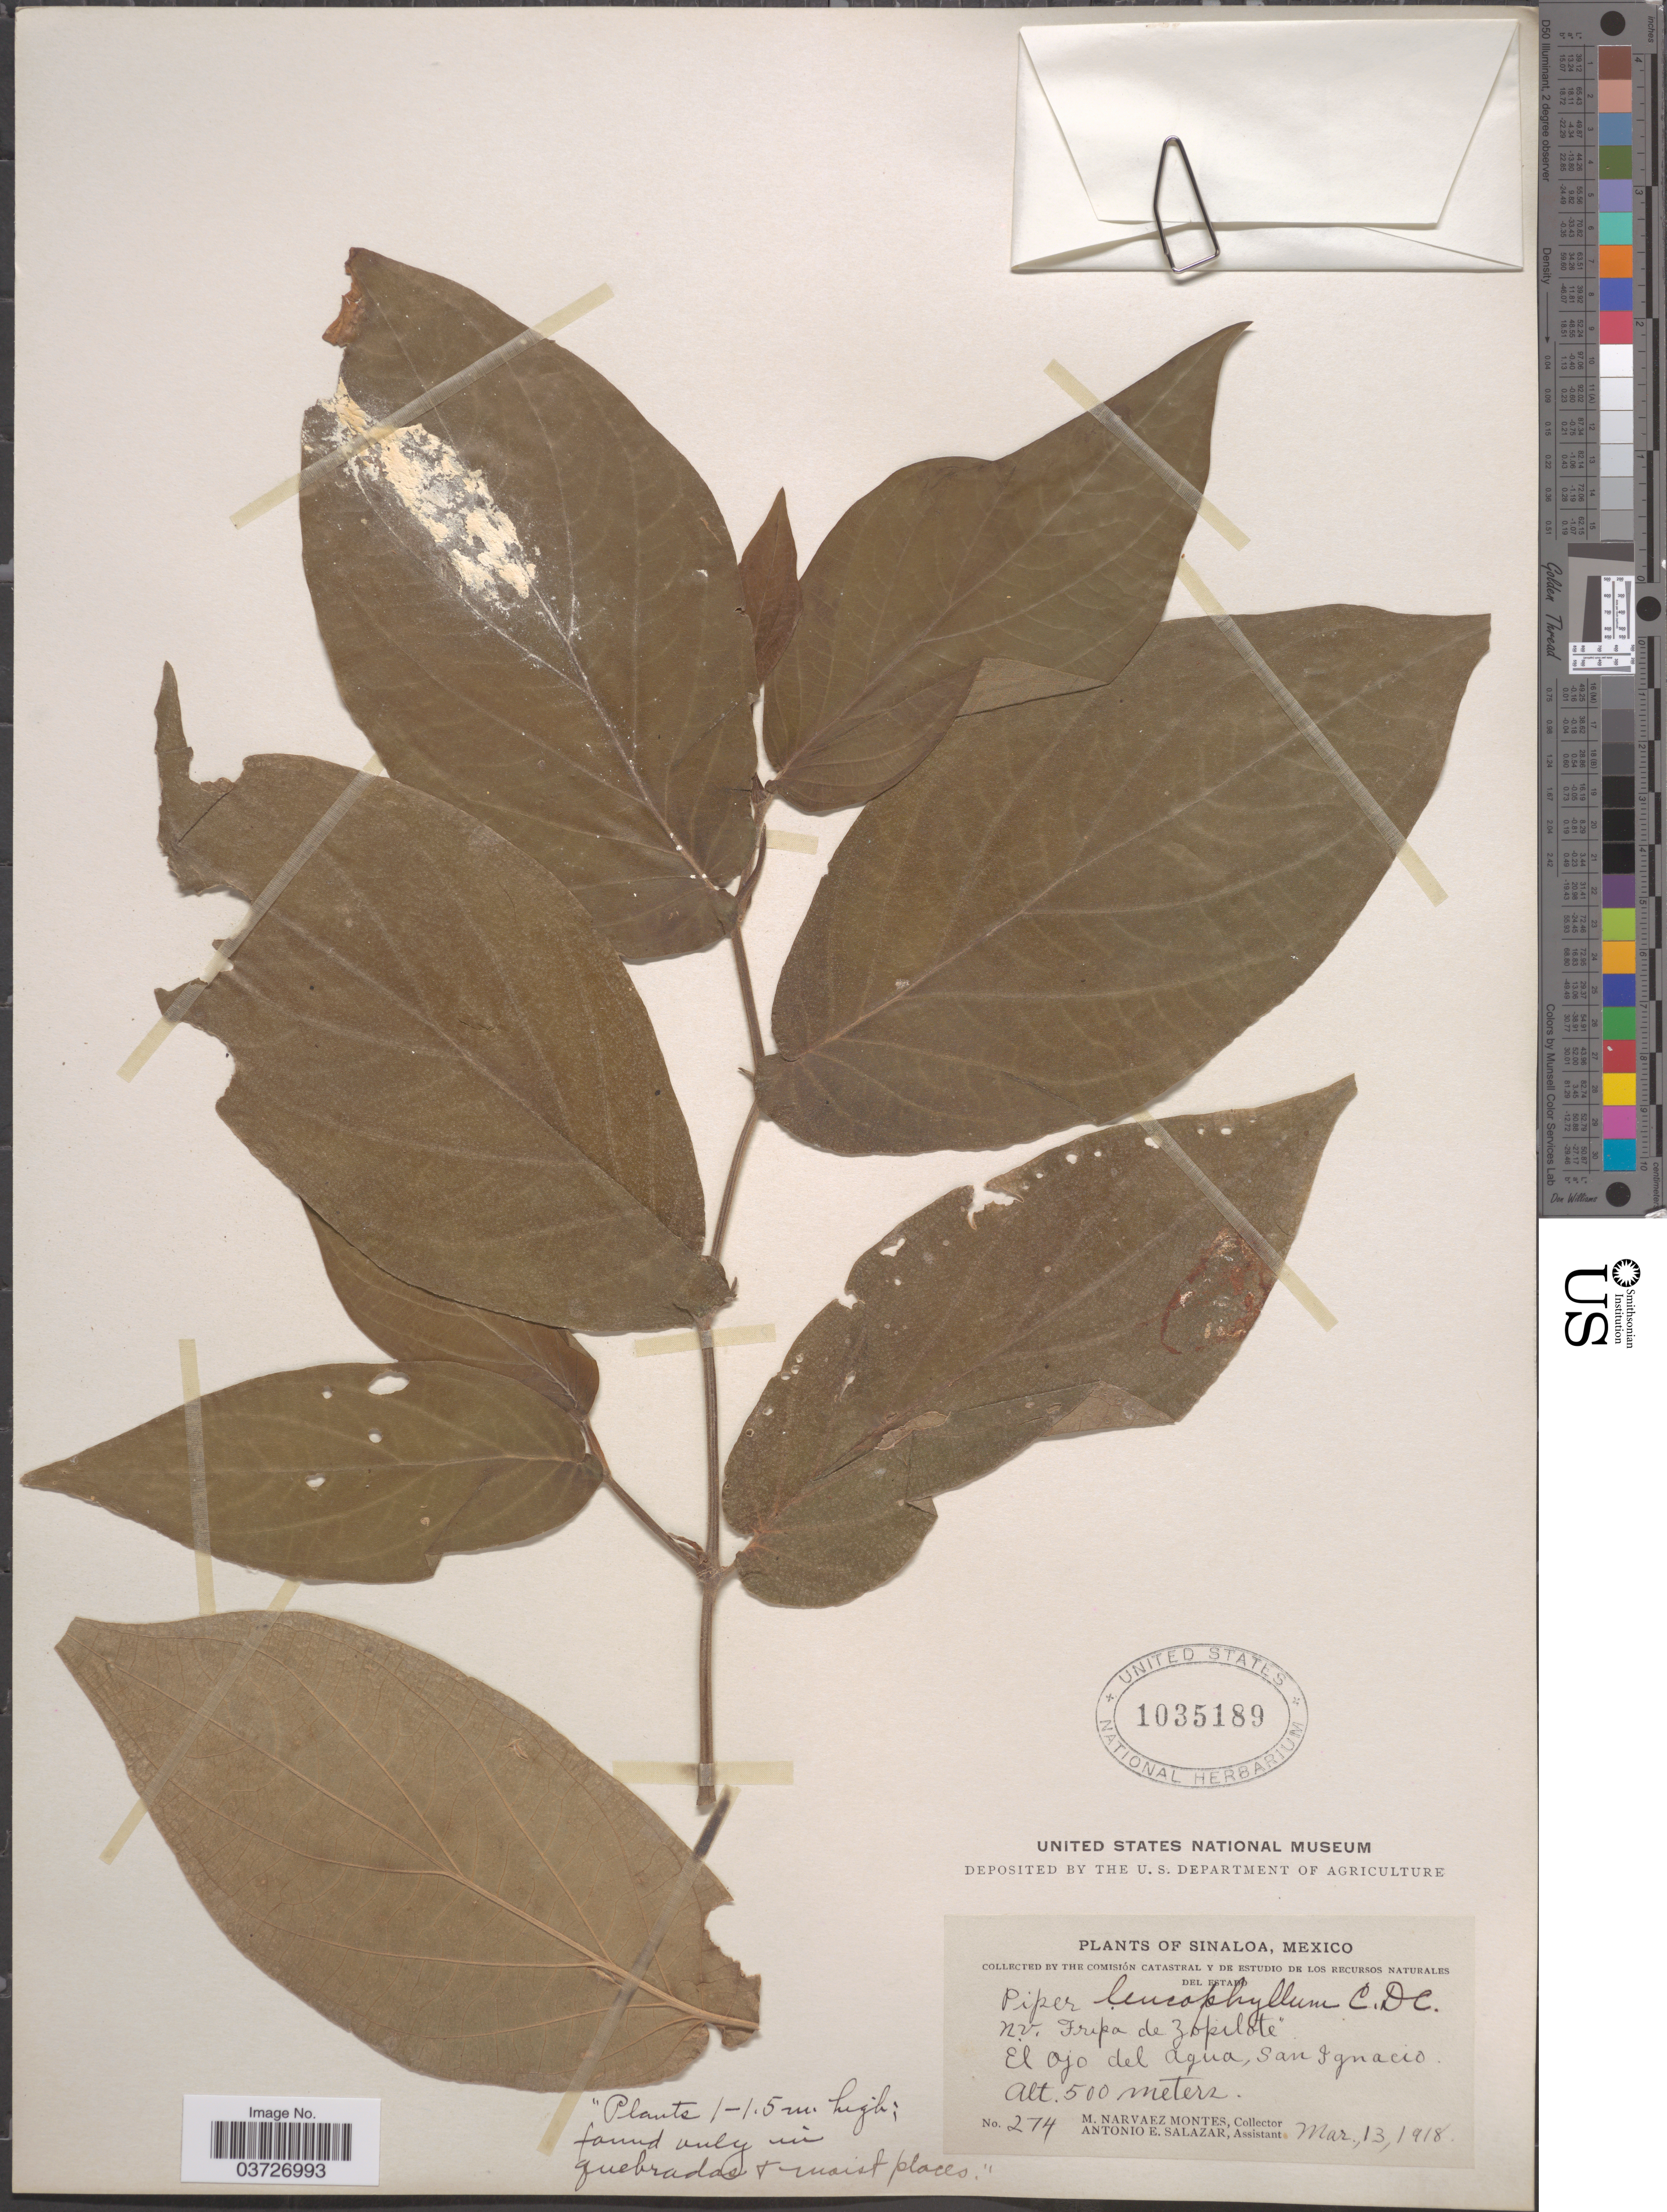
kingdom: Plantae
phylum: Tracheophyta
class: Magnoliopsida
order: Piperales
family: Piperaceae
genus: Piper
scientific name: Piper leucophyllum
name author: (Miq.) C. DC.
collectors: M. Narvaez-Montes & A. E. Salazar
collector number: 274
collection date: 1918-03-13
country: Mexico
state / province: Sinaloa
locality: El Ojo del Agua, San Ignacio.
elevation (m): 500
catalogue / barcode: US 1035189